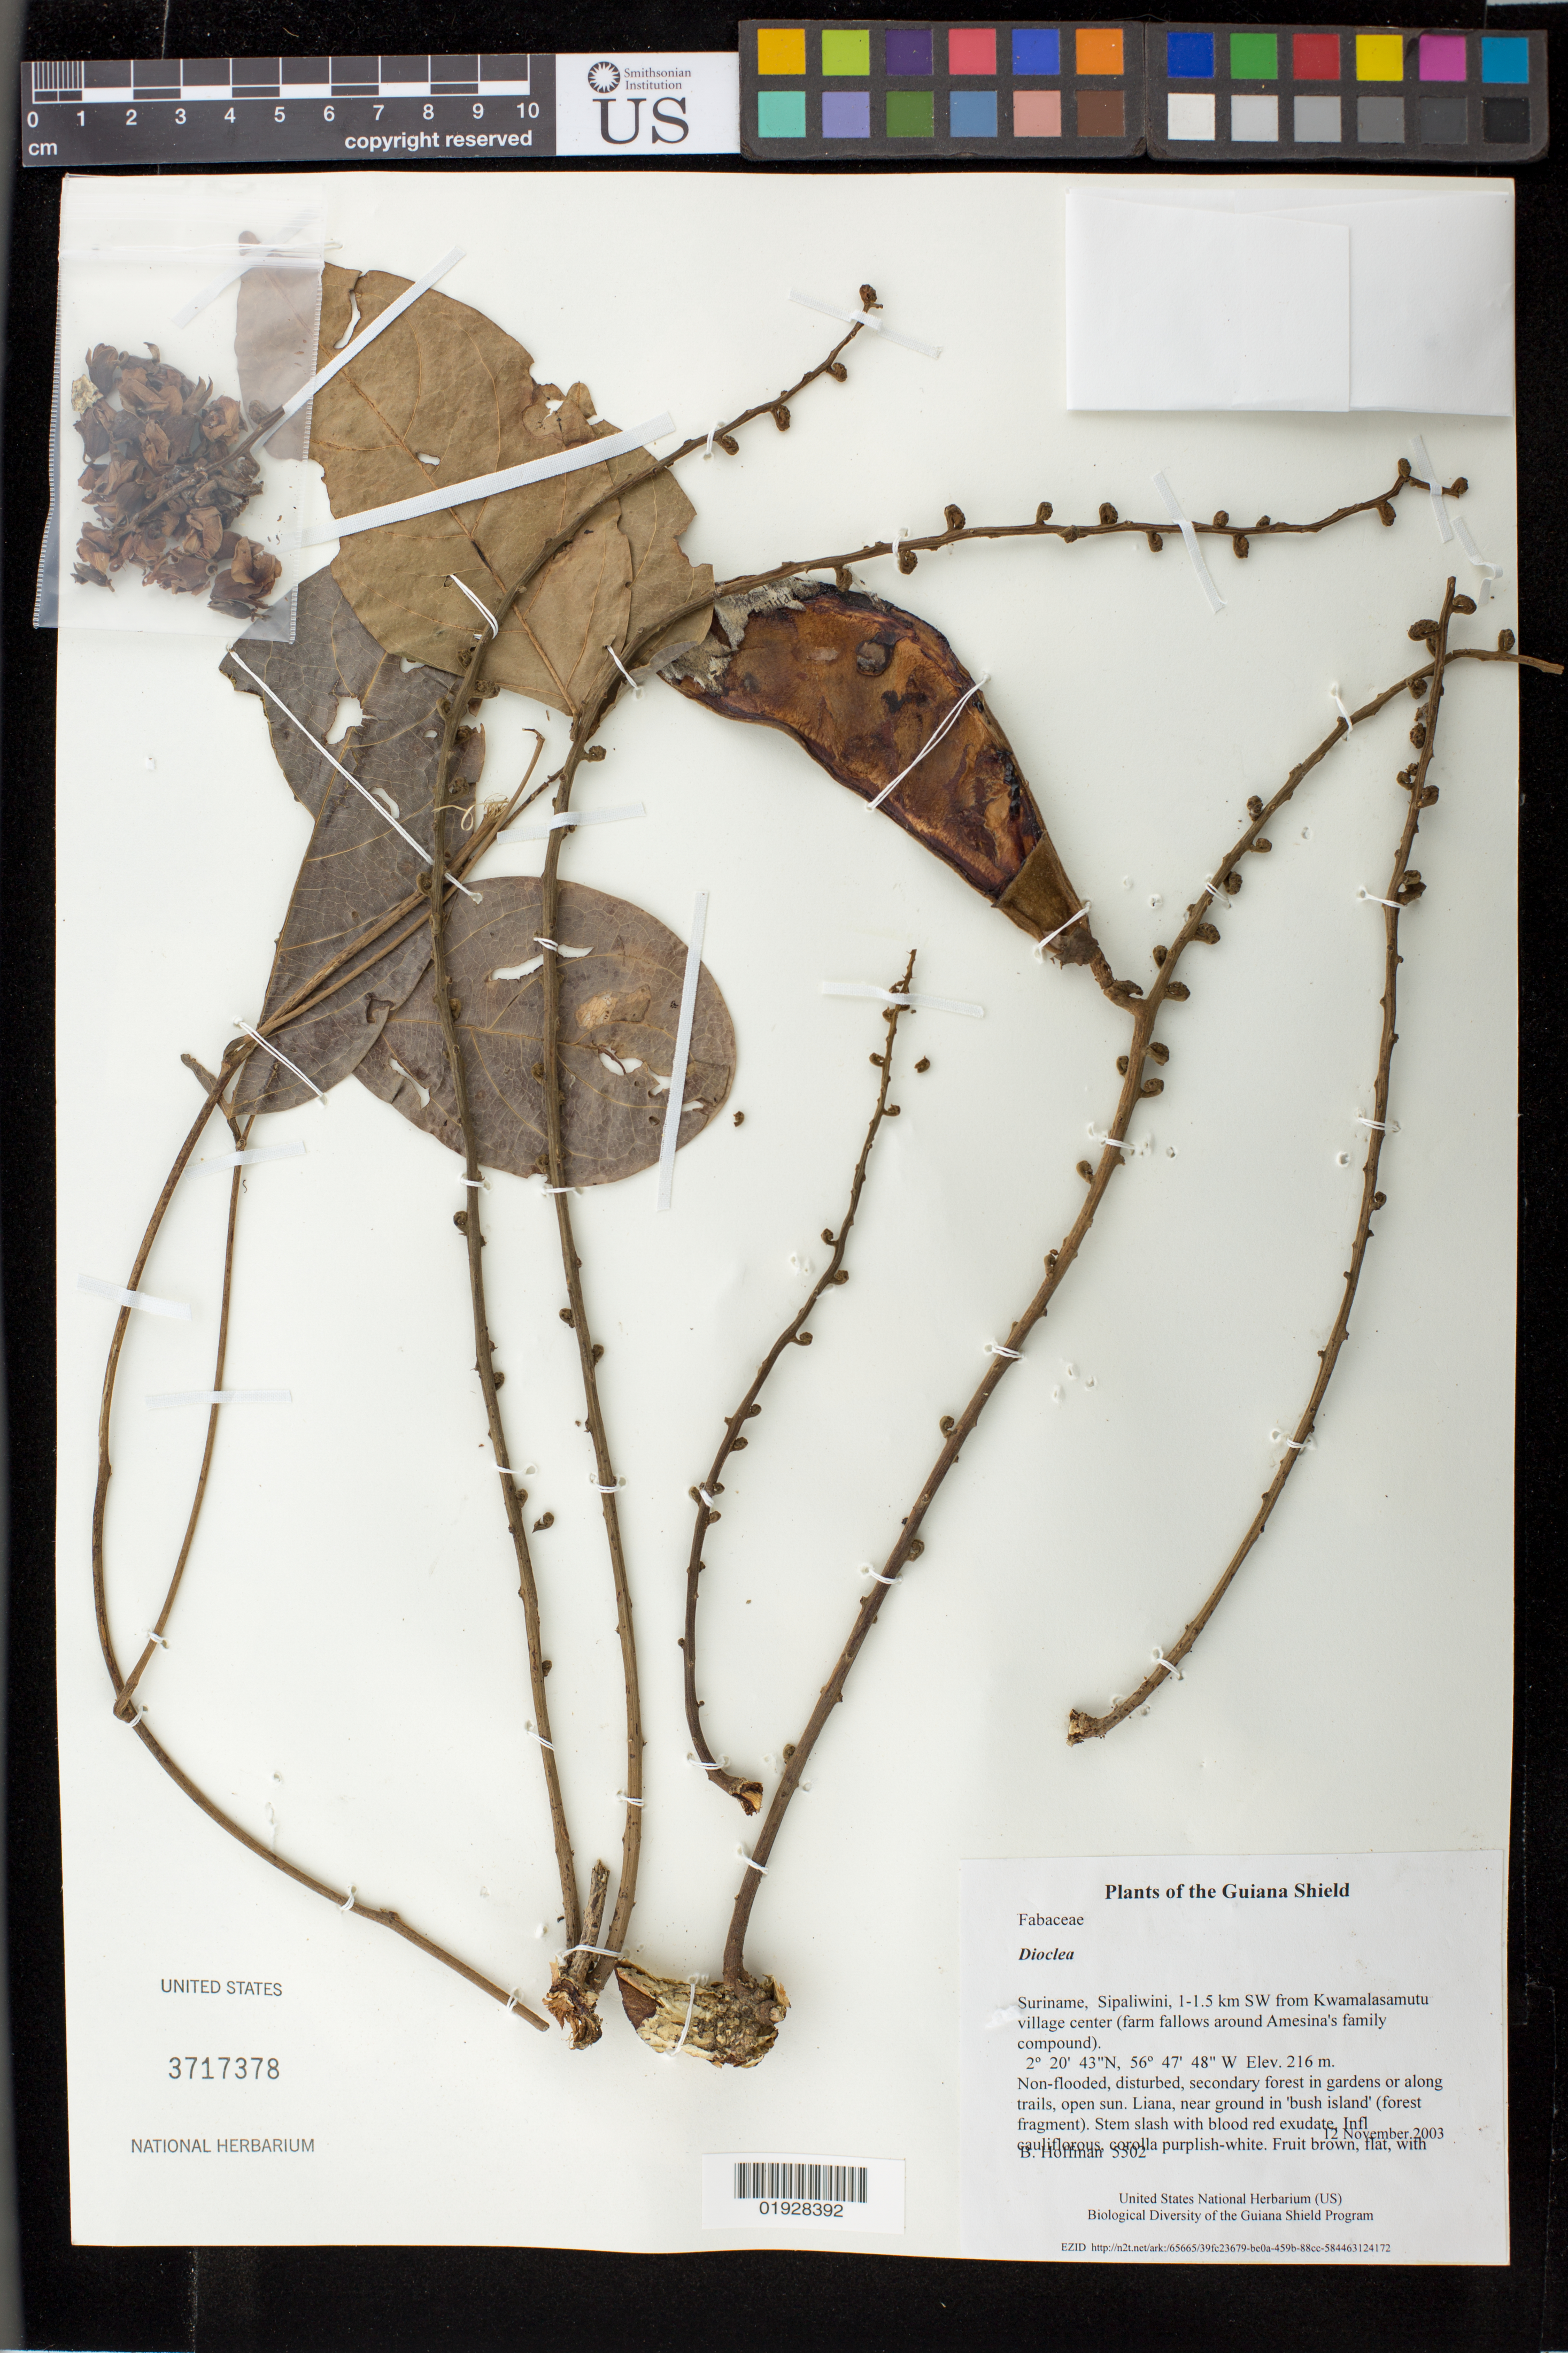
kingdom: Plantae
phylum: Tracheophyta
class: Magnoliopsida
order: Fabales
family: Fabaceae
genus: Dioclea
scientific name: Dioclea sp.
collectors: B. Hoffman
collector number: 5502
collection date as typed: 12 November 2003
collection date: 2003-11-12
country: Suriname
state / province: Sipaliwini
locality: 1-1.5 km SW from Kwamalasamutu village center (farm fallows around Amesina's family compound)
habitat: Non-flooded, disturbed, secondary forest in gardens or along trails, open sun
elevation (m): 216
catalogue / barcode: US 3717378